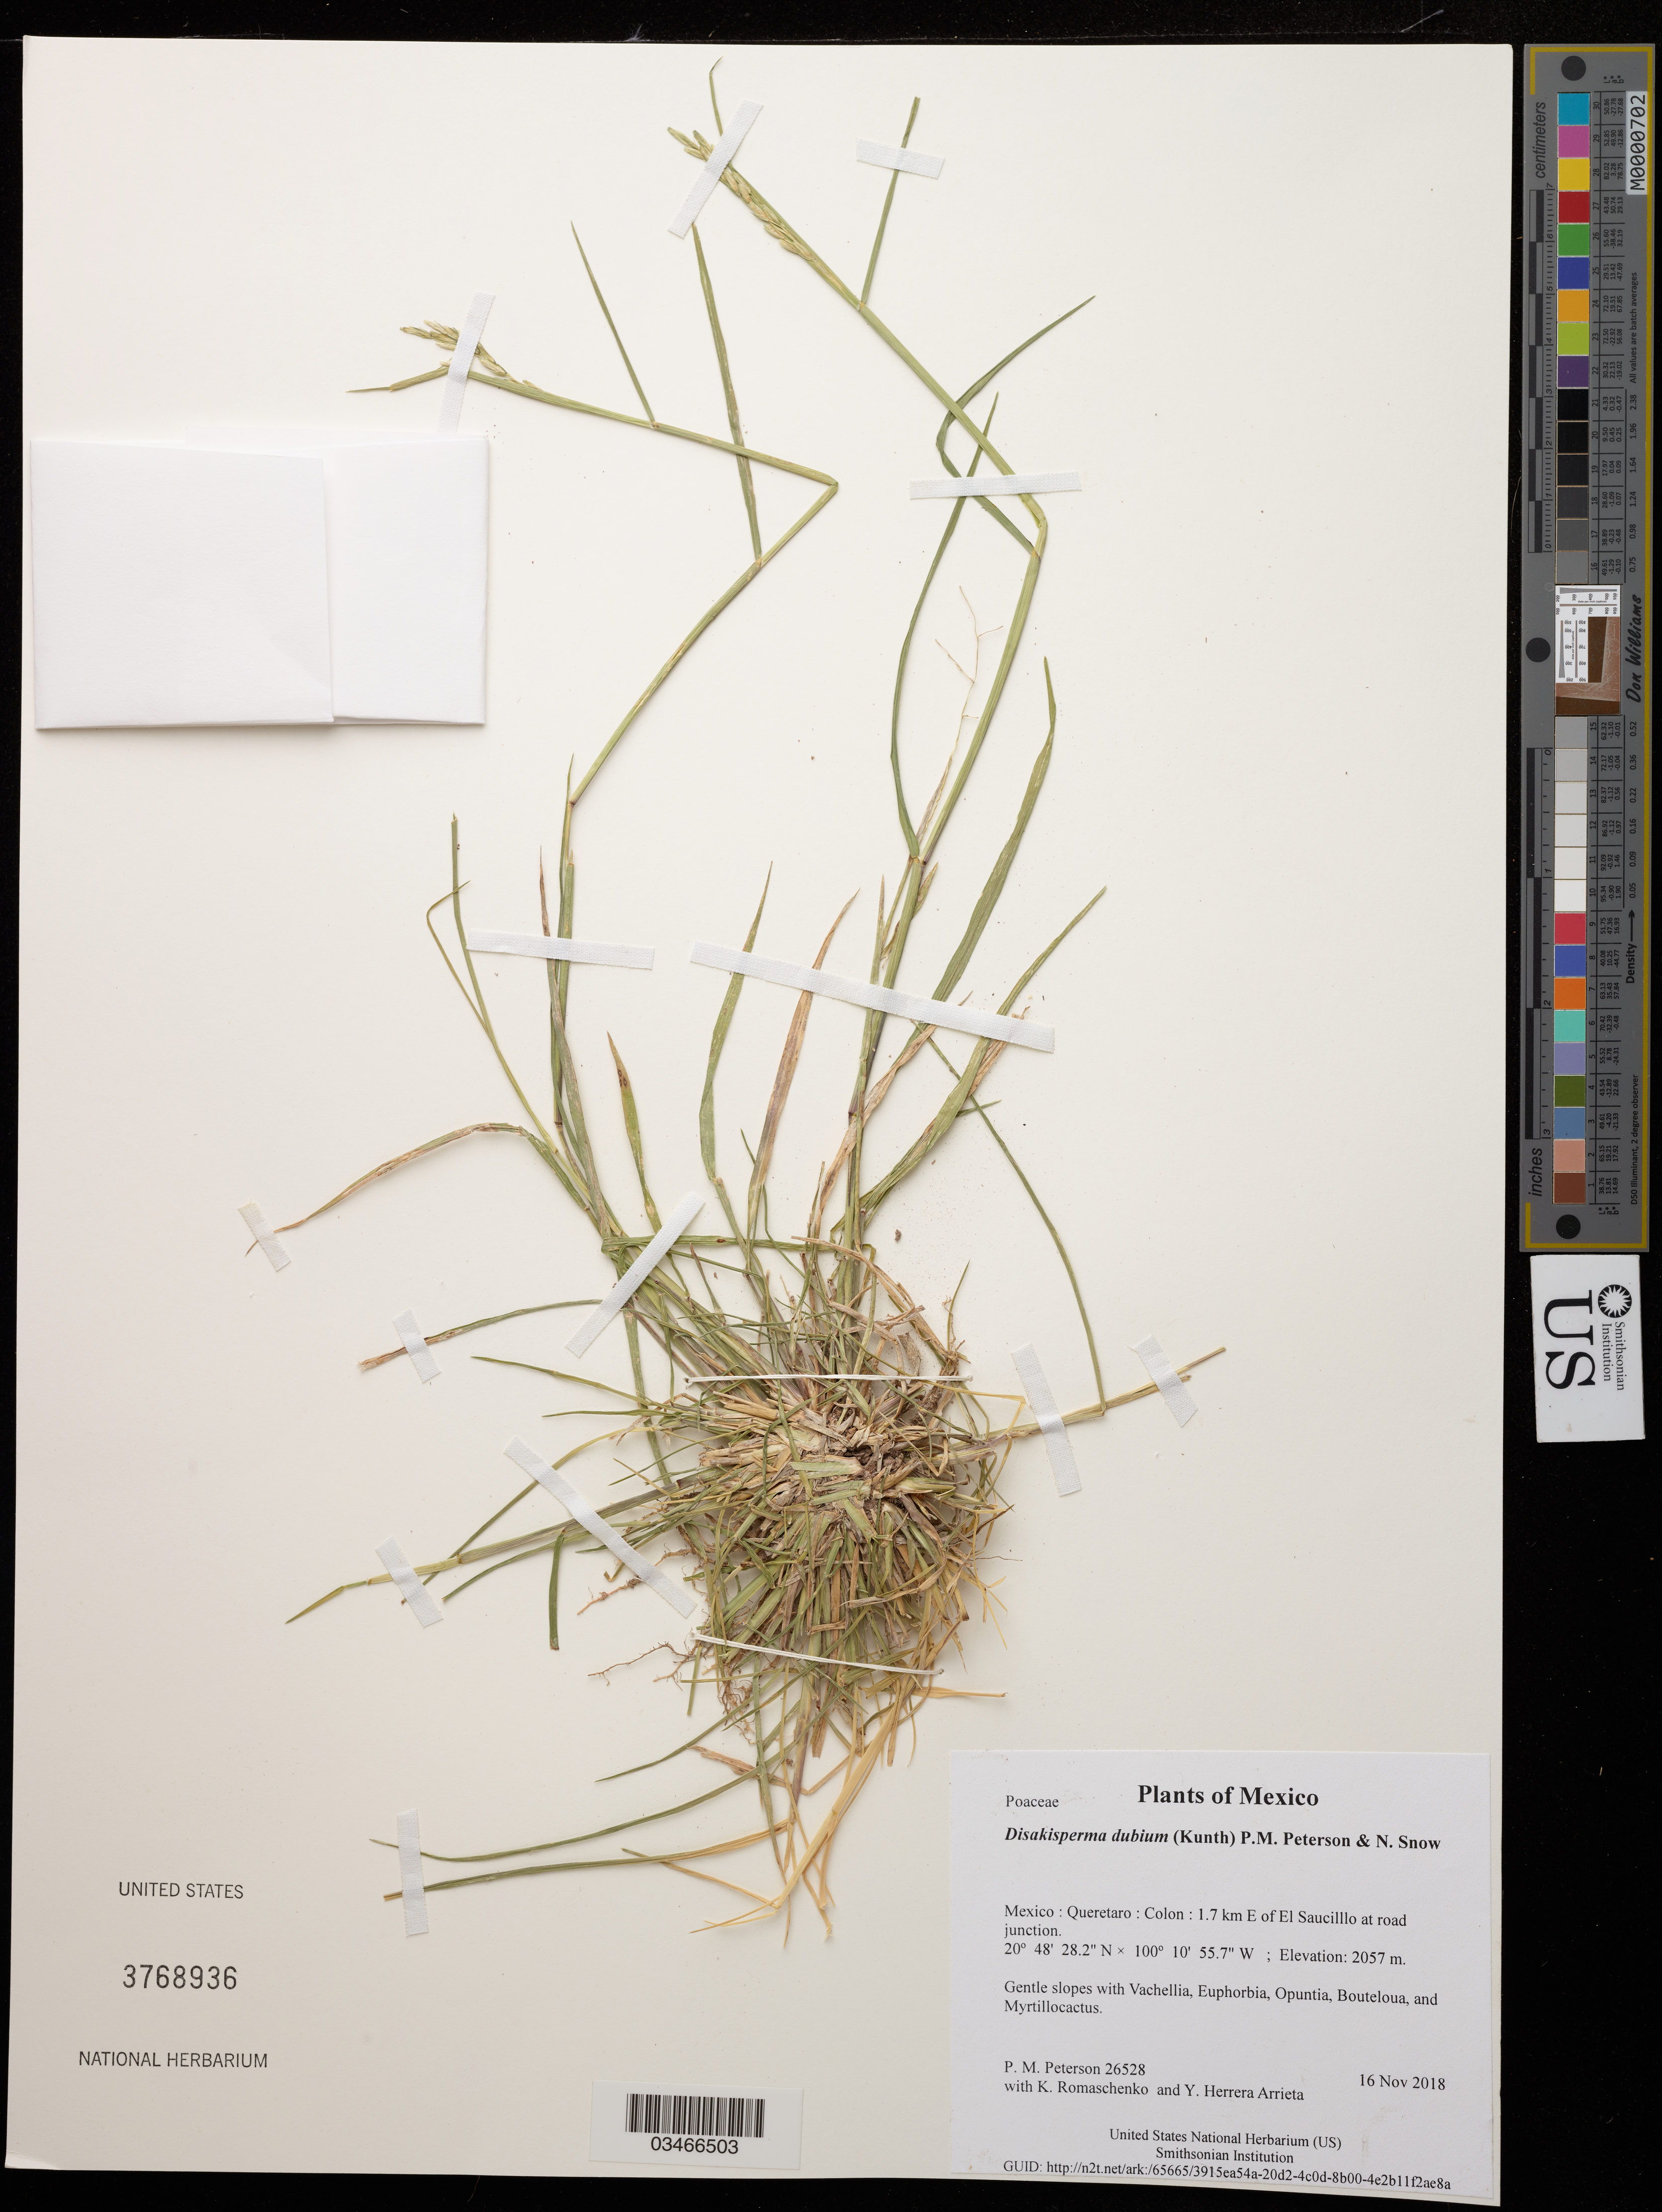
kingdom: Plantae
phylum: Tracheophyta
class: Liliopsida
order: Poales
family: Poaceae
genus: Disakisperma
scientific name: Disakisperma dubium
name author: (Kunth) P.M. Peterson & N. Snow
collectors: P. M. Peterson, K. Romaschenko & Y. Herrera Arrieta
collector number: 26528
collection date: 2018-11-16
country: Mexico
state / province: Queretaro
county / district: Colon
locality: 1.7 km E of El Saucilllo at road junction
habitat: Gentle slopes with Vachellia, Euphorbia, Opuntia, Bouteloua, and Myrtillocactus.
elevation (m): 2057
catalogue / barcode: US 3768936